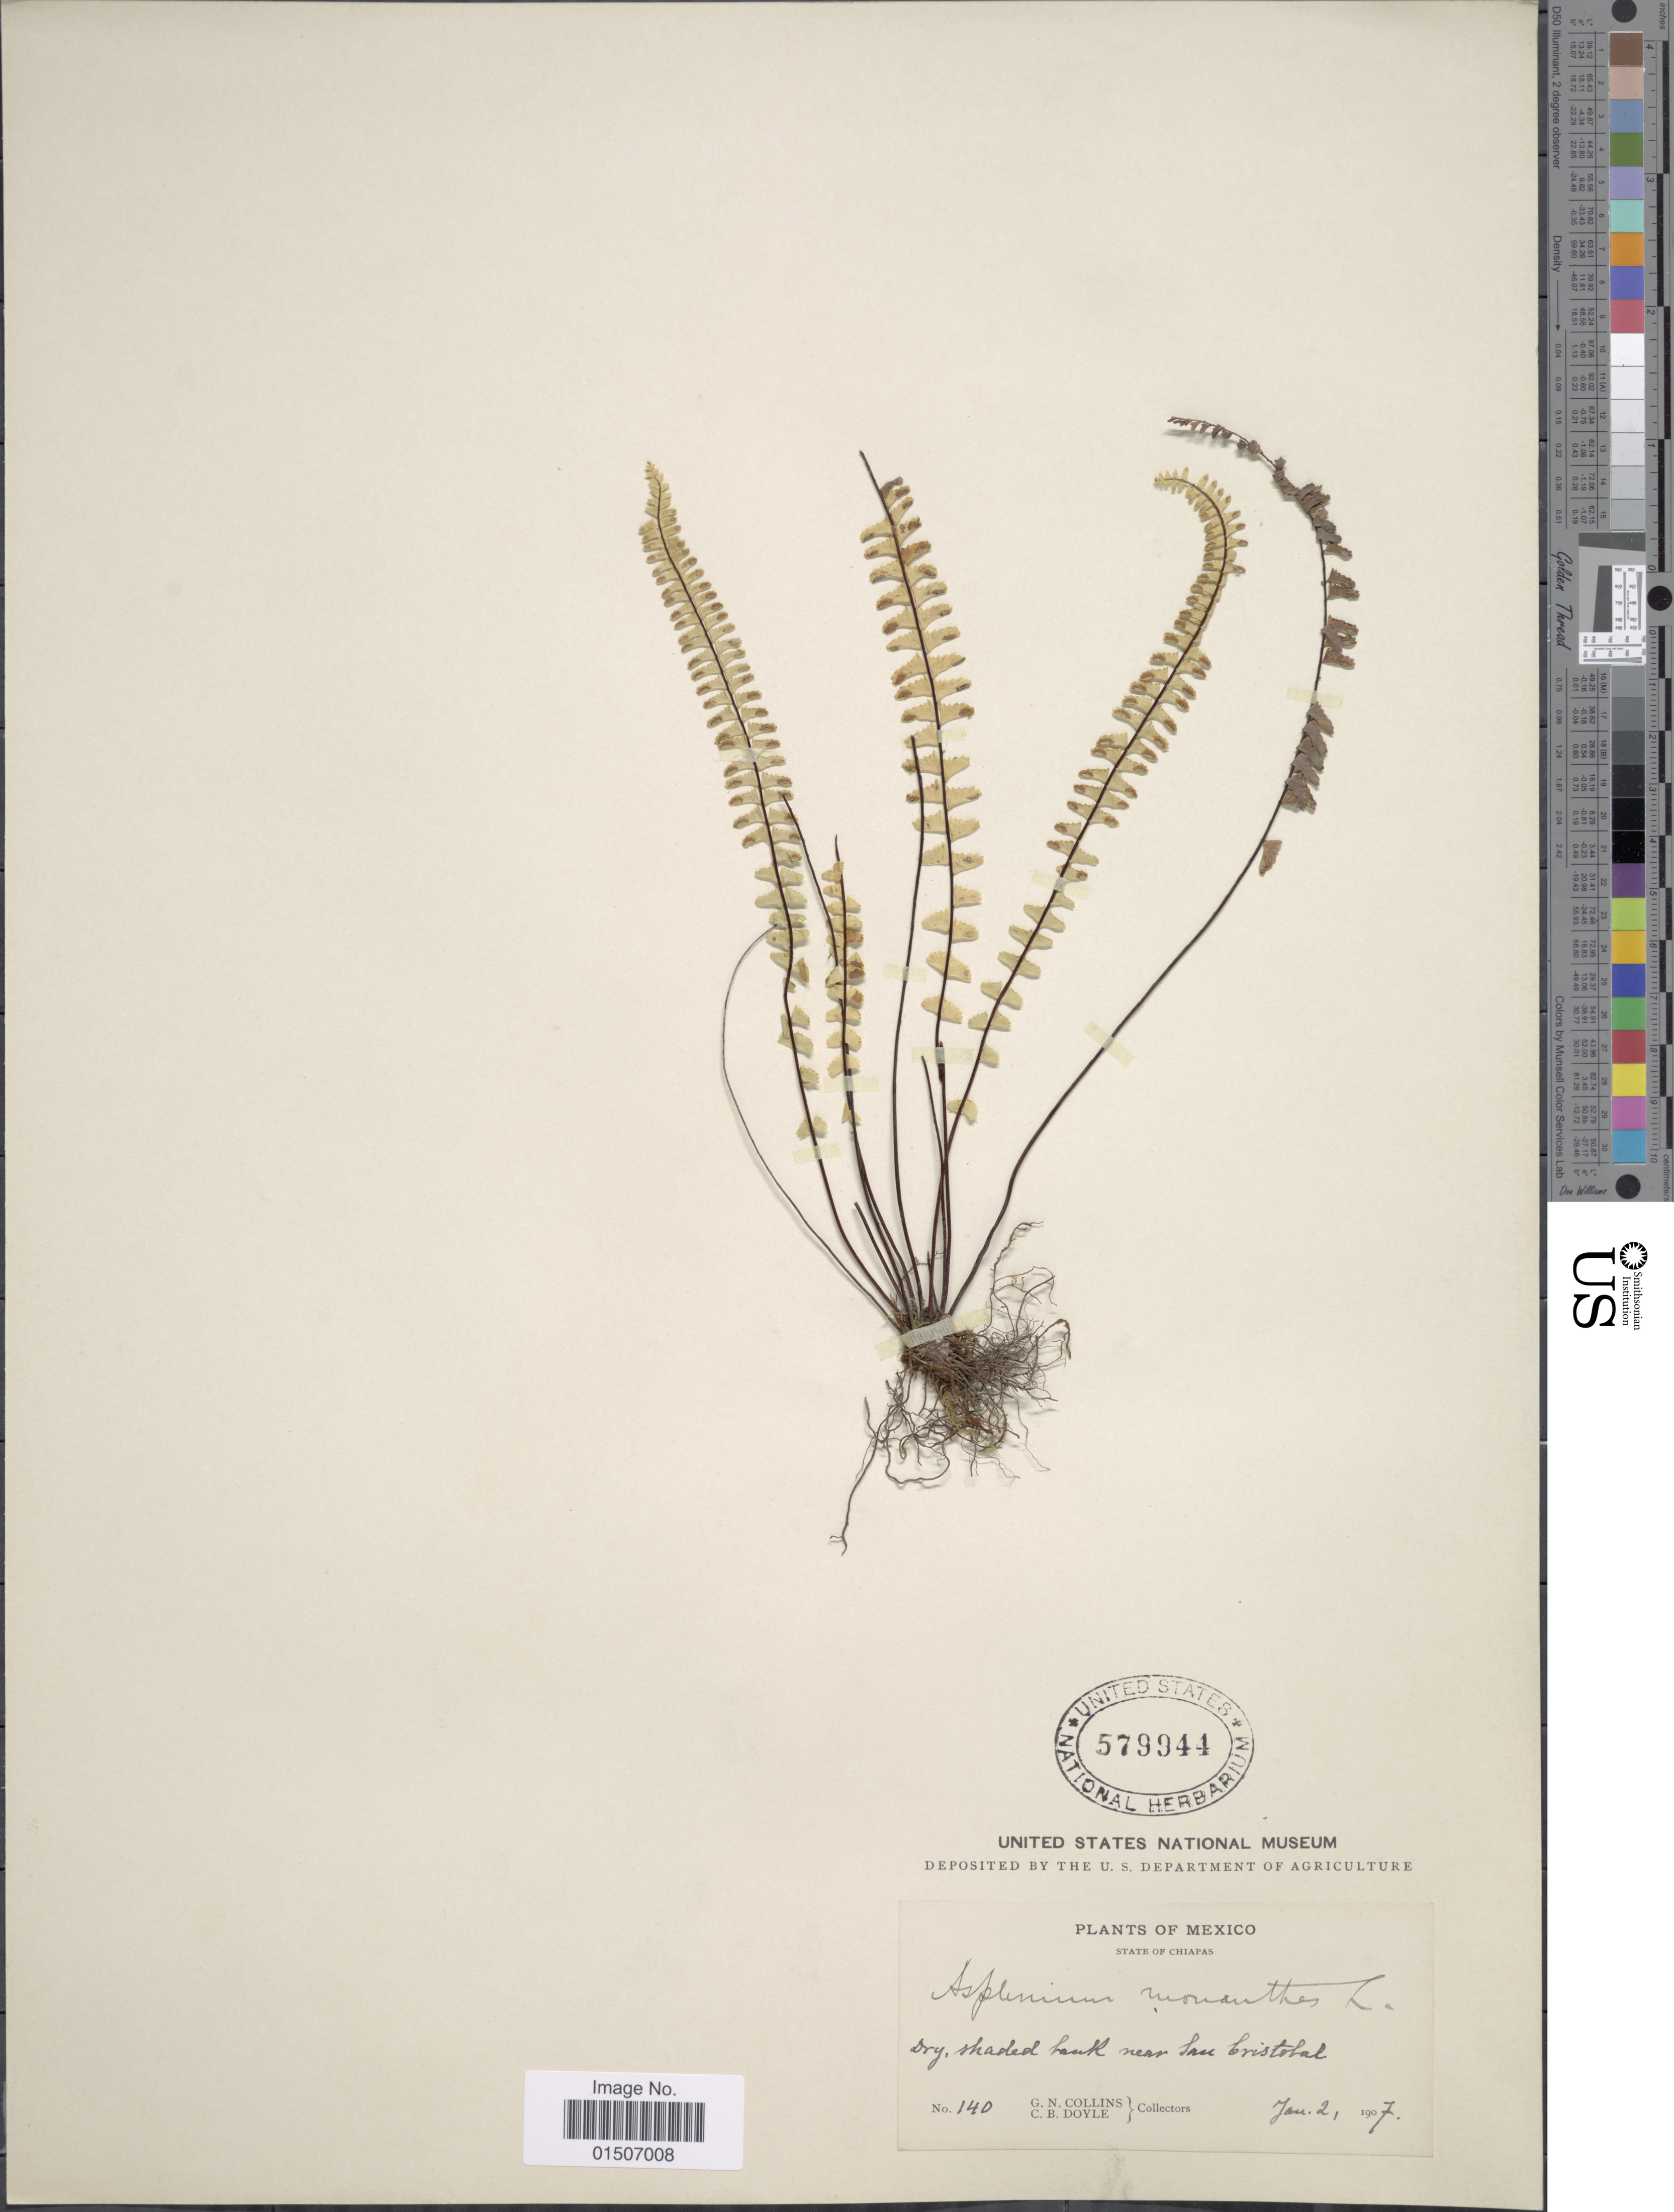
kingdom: Plantae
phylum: Tracheophyta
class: Polypodiopsida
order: Polypodiales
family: Aspleniaceae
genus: Asplenium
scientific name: Asplenium monanthes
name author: L.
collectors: G. Collins & C. Doyle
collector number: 140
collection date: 1907-01-02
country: Mexico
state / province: Chiapas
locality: Dry shaded bank near San Cristobal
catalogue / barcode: US 579944